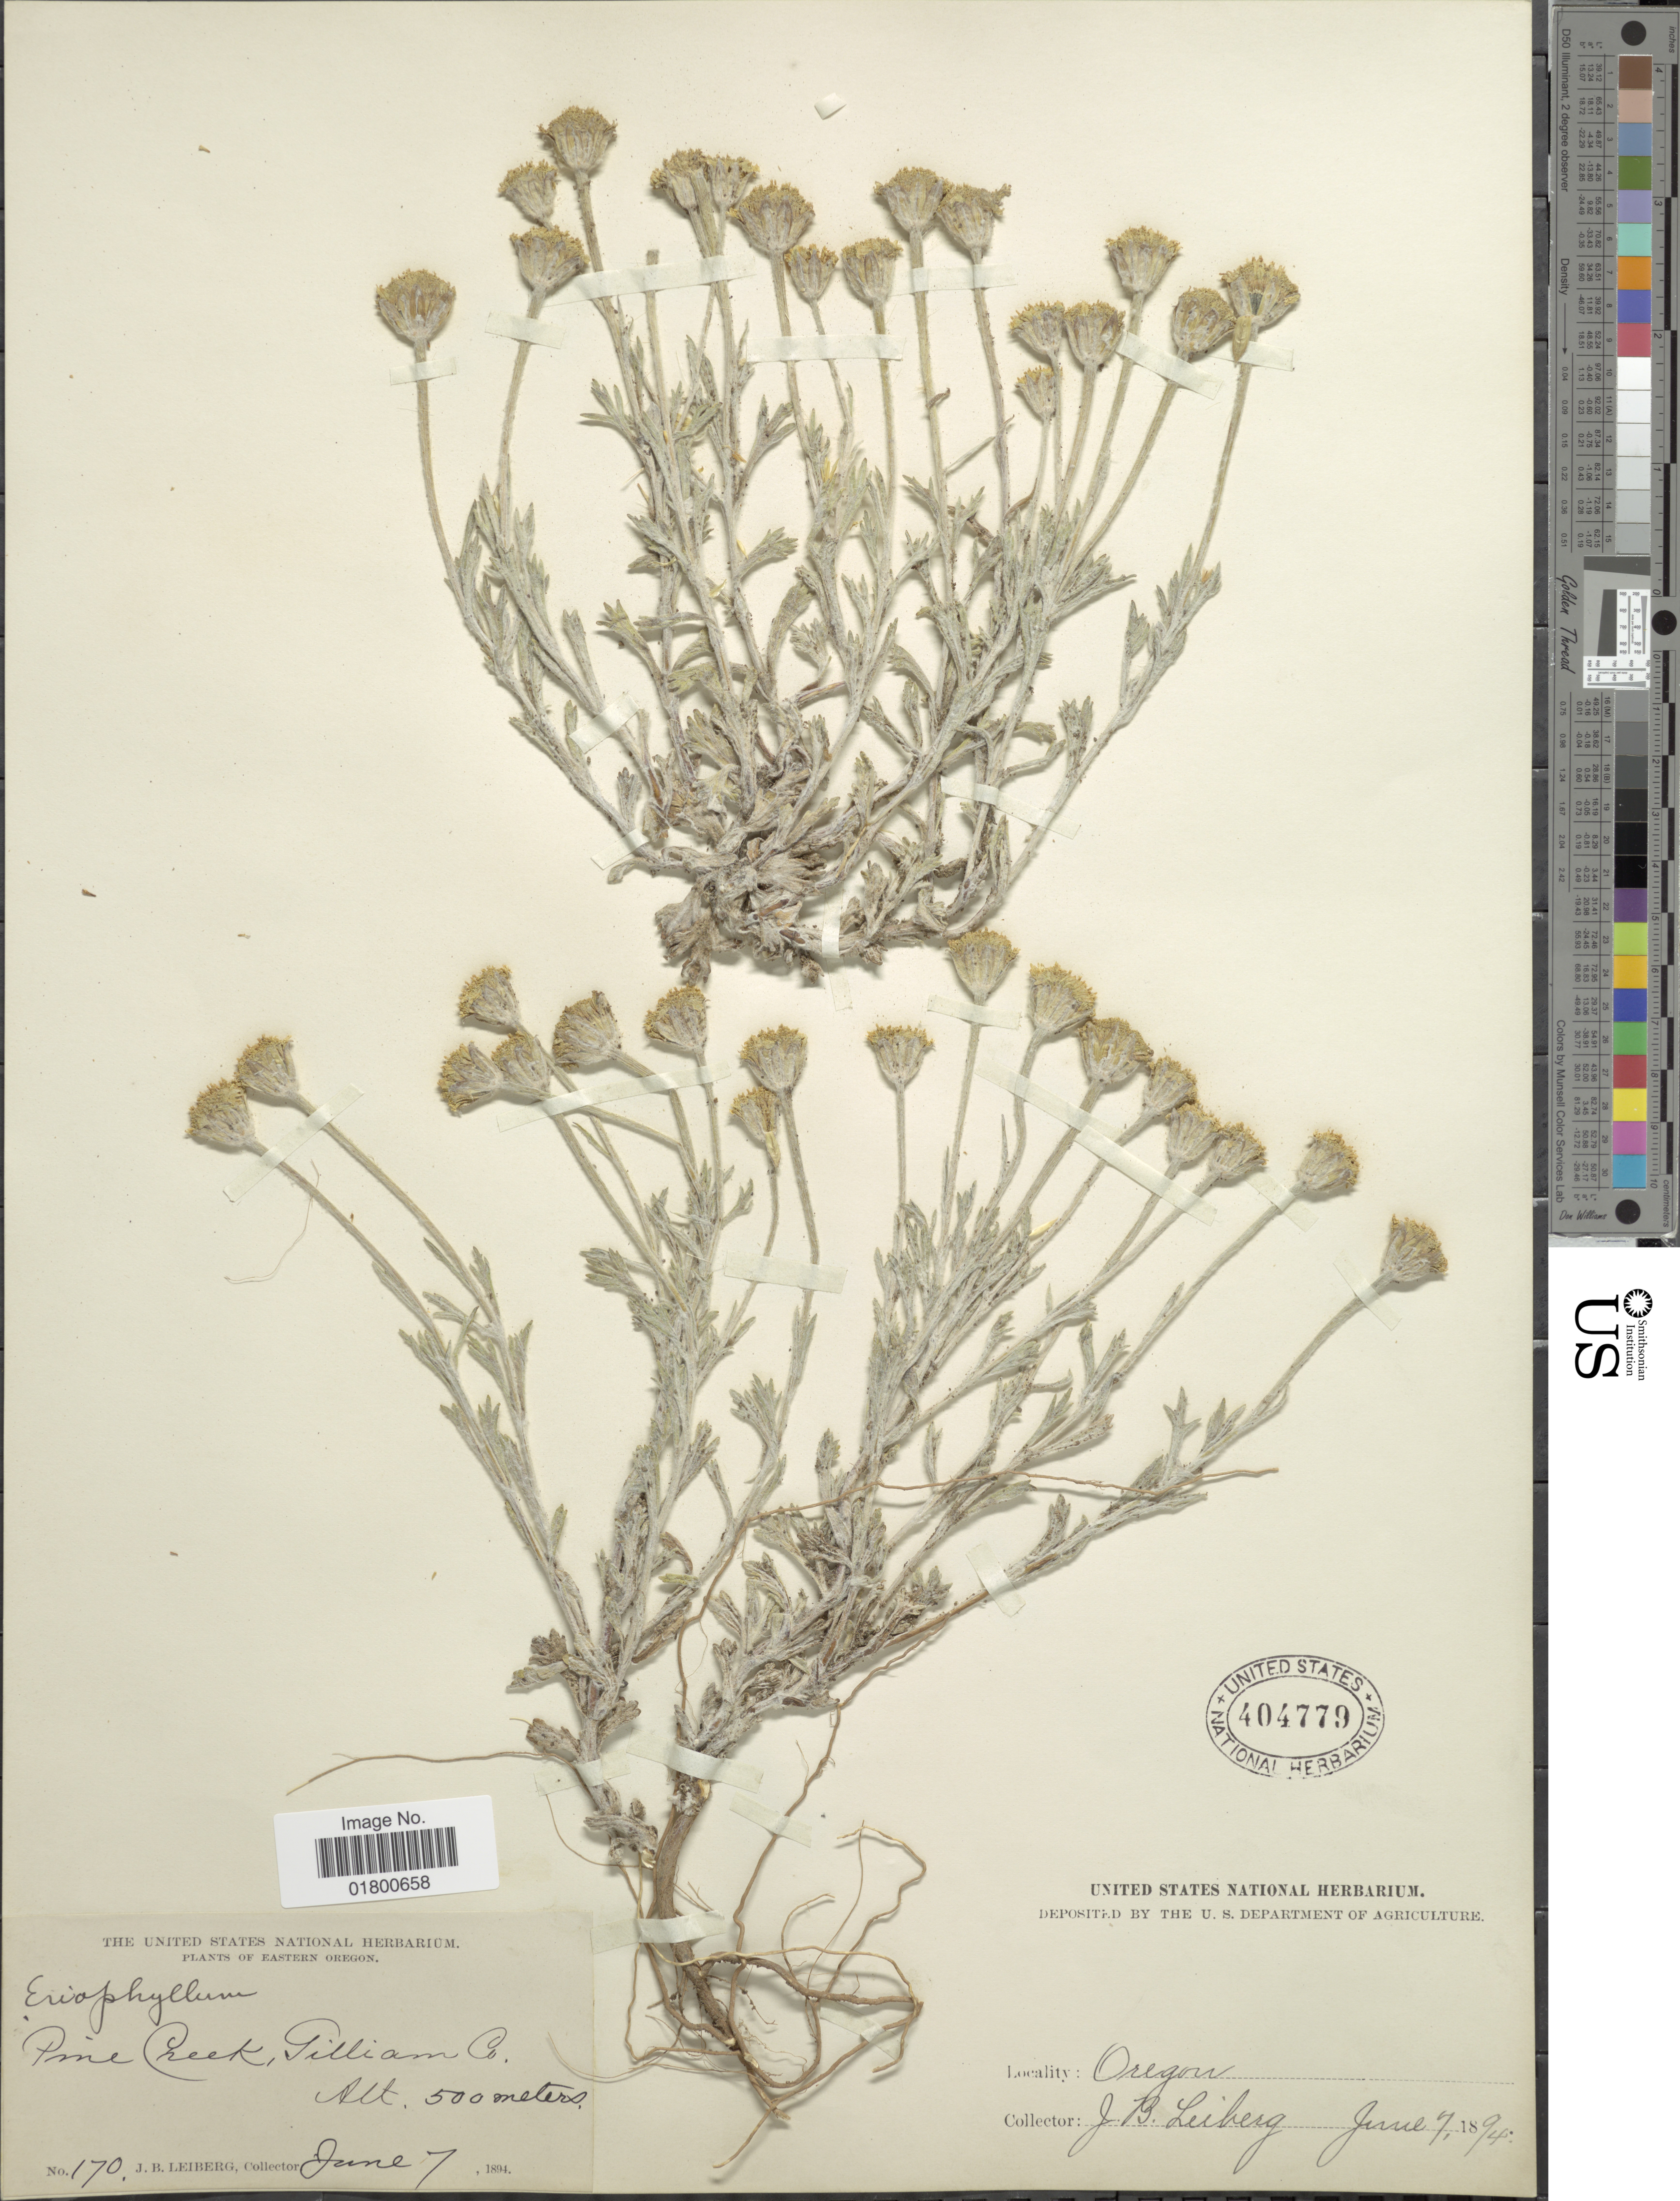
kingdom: Plantae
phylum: Tracheophyta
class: Magnoliopsida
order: Asterales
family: Asteraceae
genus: Eriophyllum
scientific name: Eriophyllum watsonii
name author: A. Gray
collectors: J. B. Leiberg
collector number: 170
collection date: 1894-06-07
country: United States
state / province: Oregon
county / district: Gilliam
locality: Eastern Oregon, Pine Creek, Gilliam Co.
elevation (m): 500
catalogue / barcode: US 404779